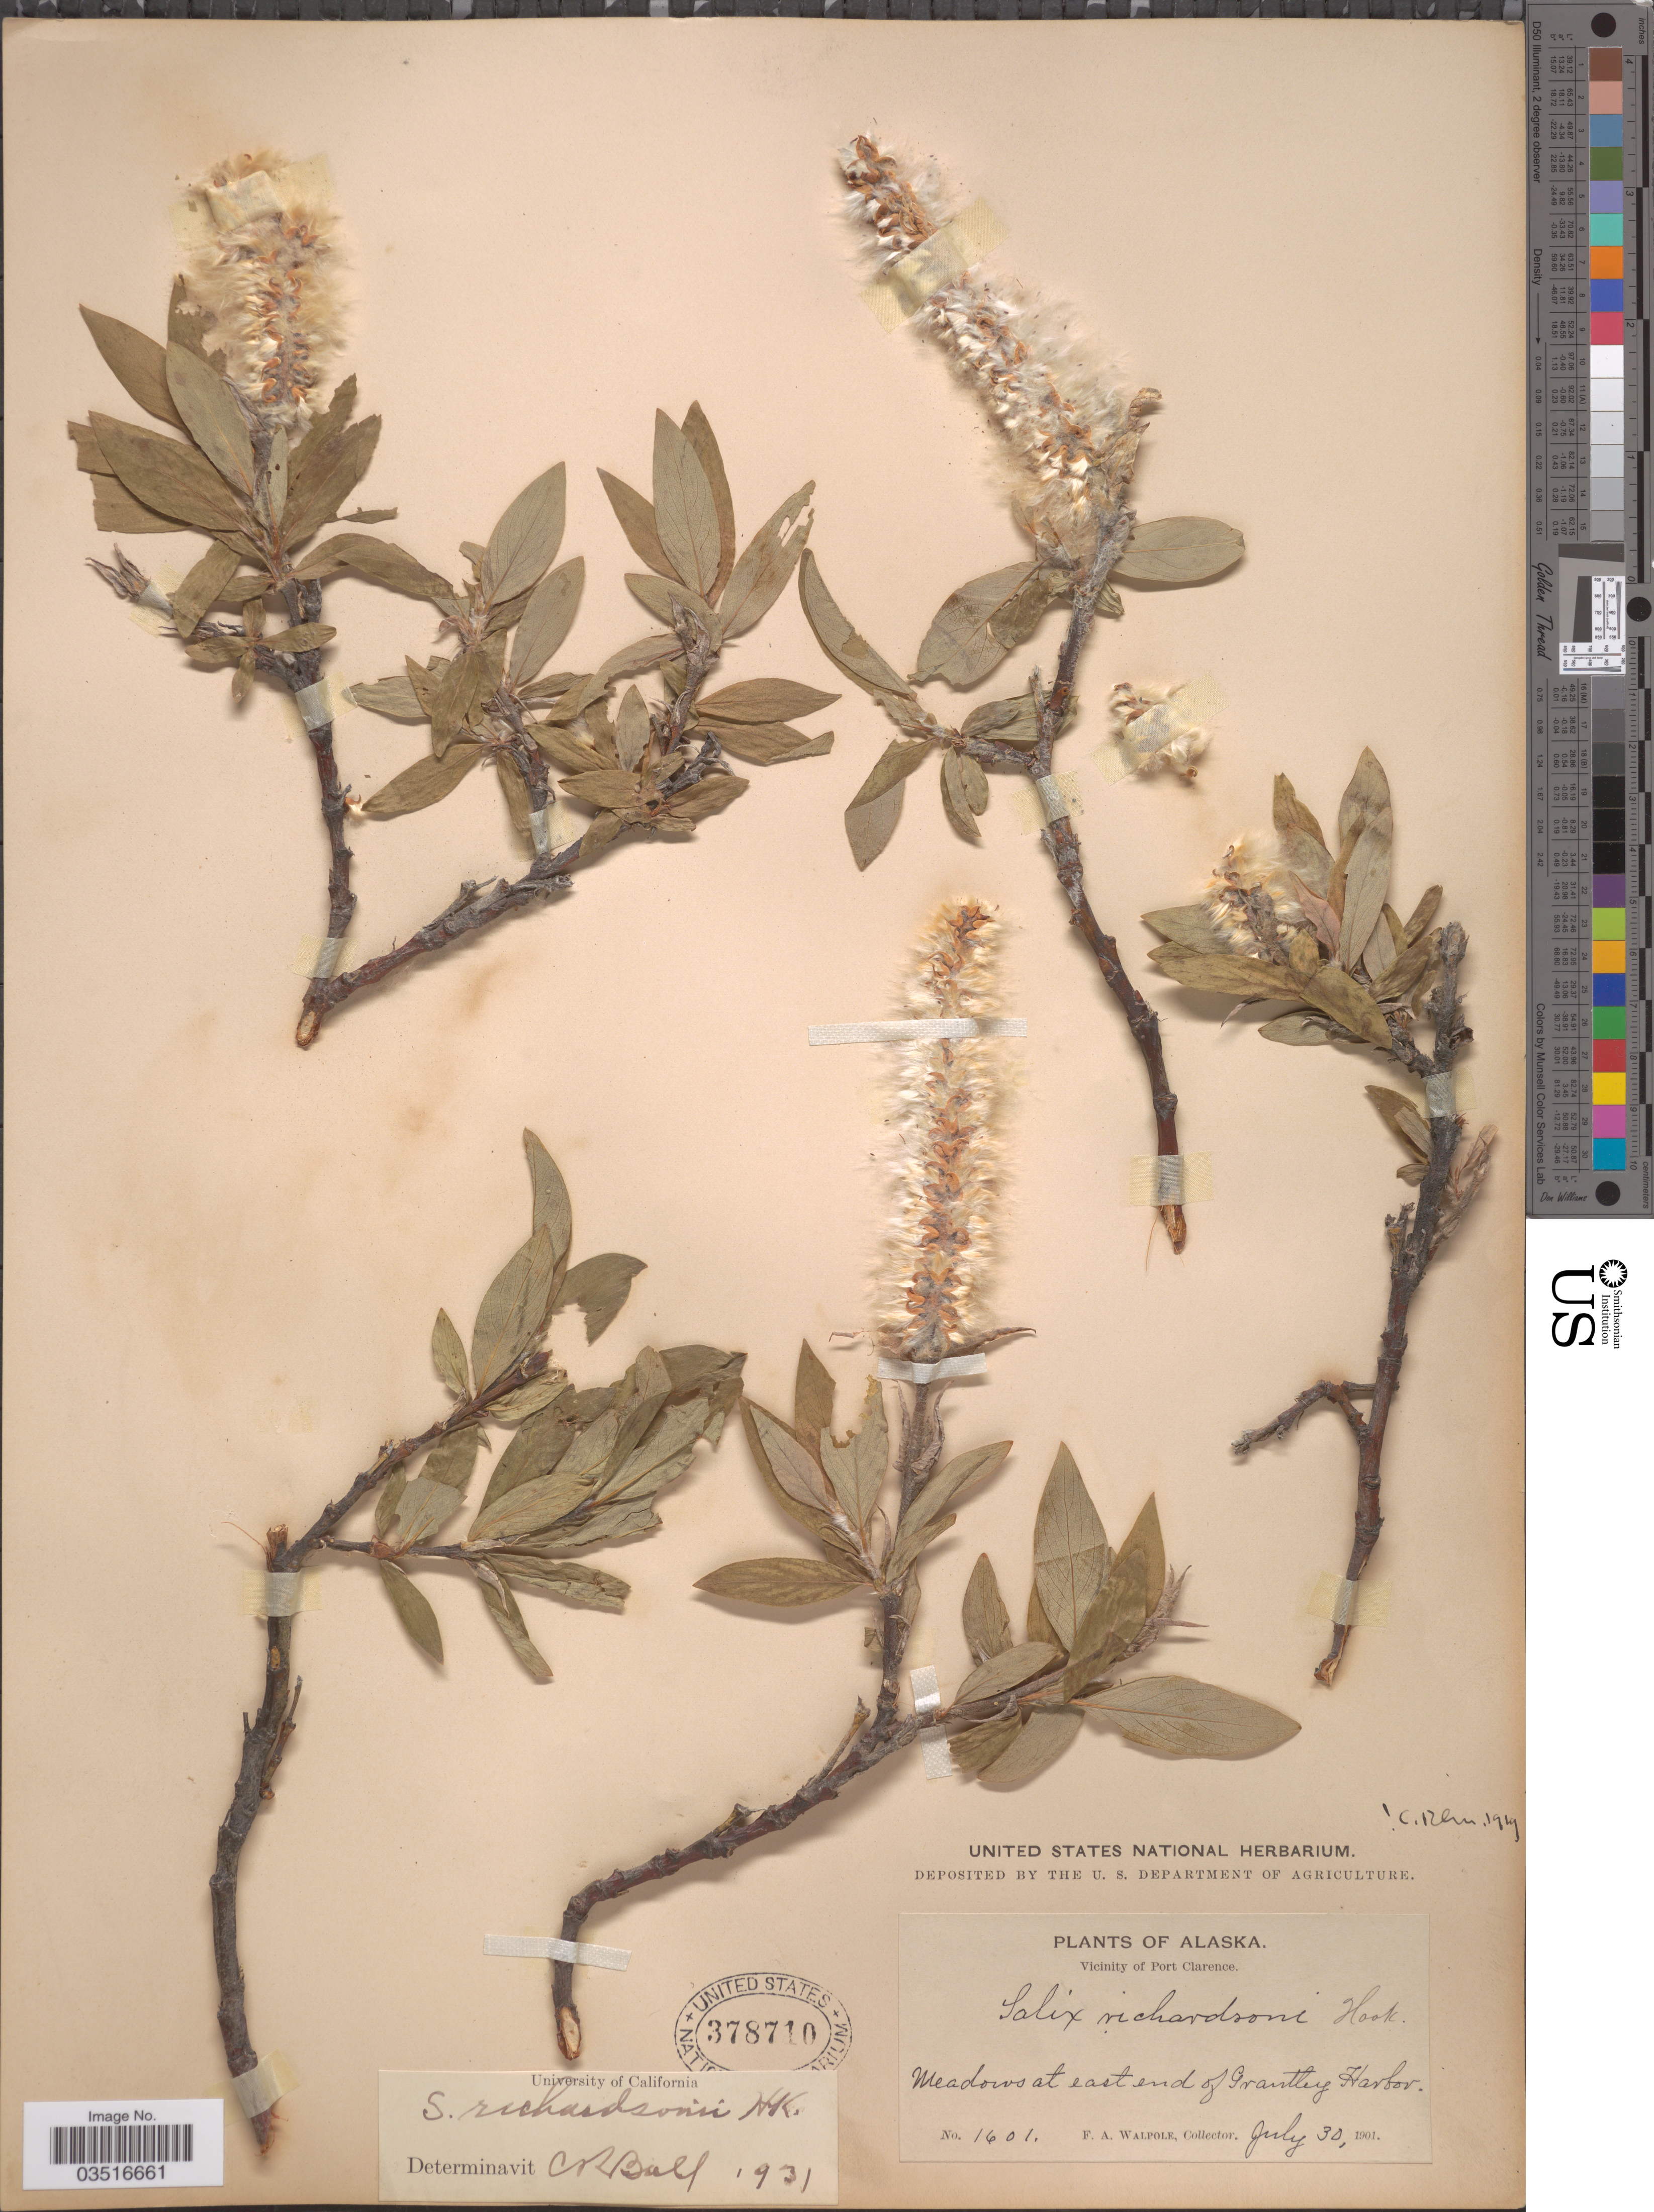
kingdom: Plantae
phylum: Tracheophyta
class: Magnoliopsida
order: Malpighiales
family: Salicaceae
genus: Salix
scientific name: Salix richardsonii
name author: Hook.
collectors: F. Walpole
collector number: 1601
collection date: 1901-07-30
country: United States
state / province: Alaska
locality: Vicinity of Port Clarence. Meadows at east end of Grantley Harbor.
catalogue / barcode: US 378710